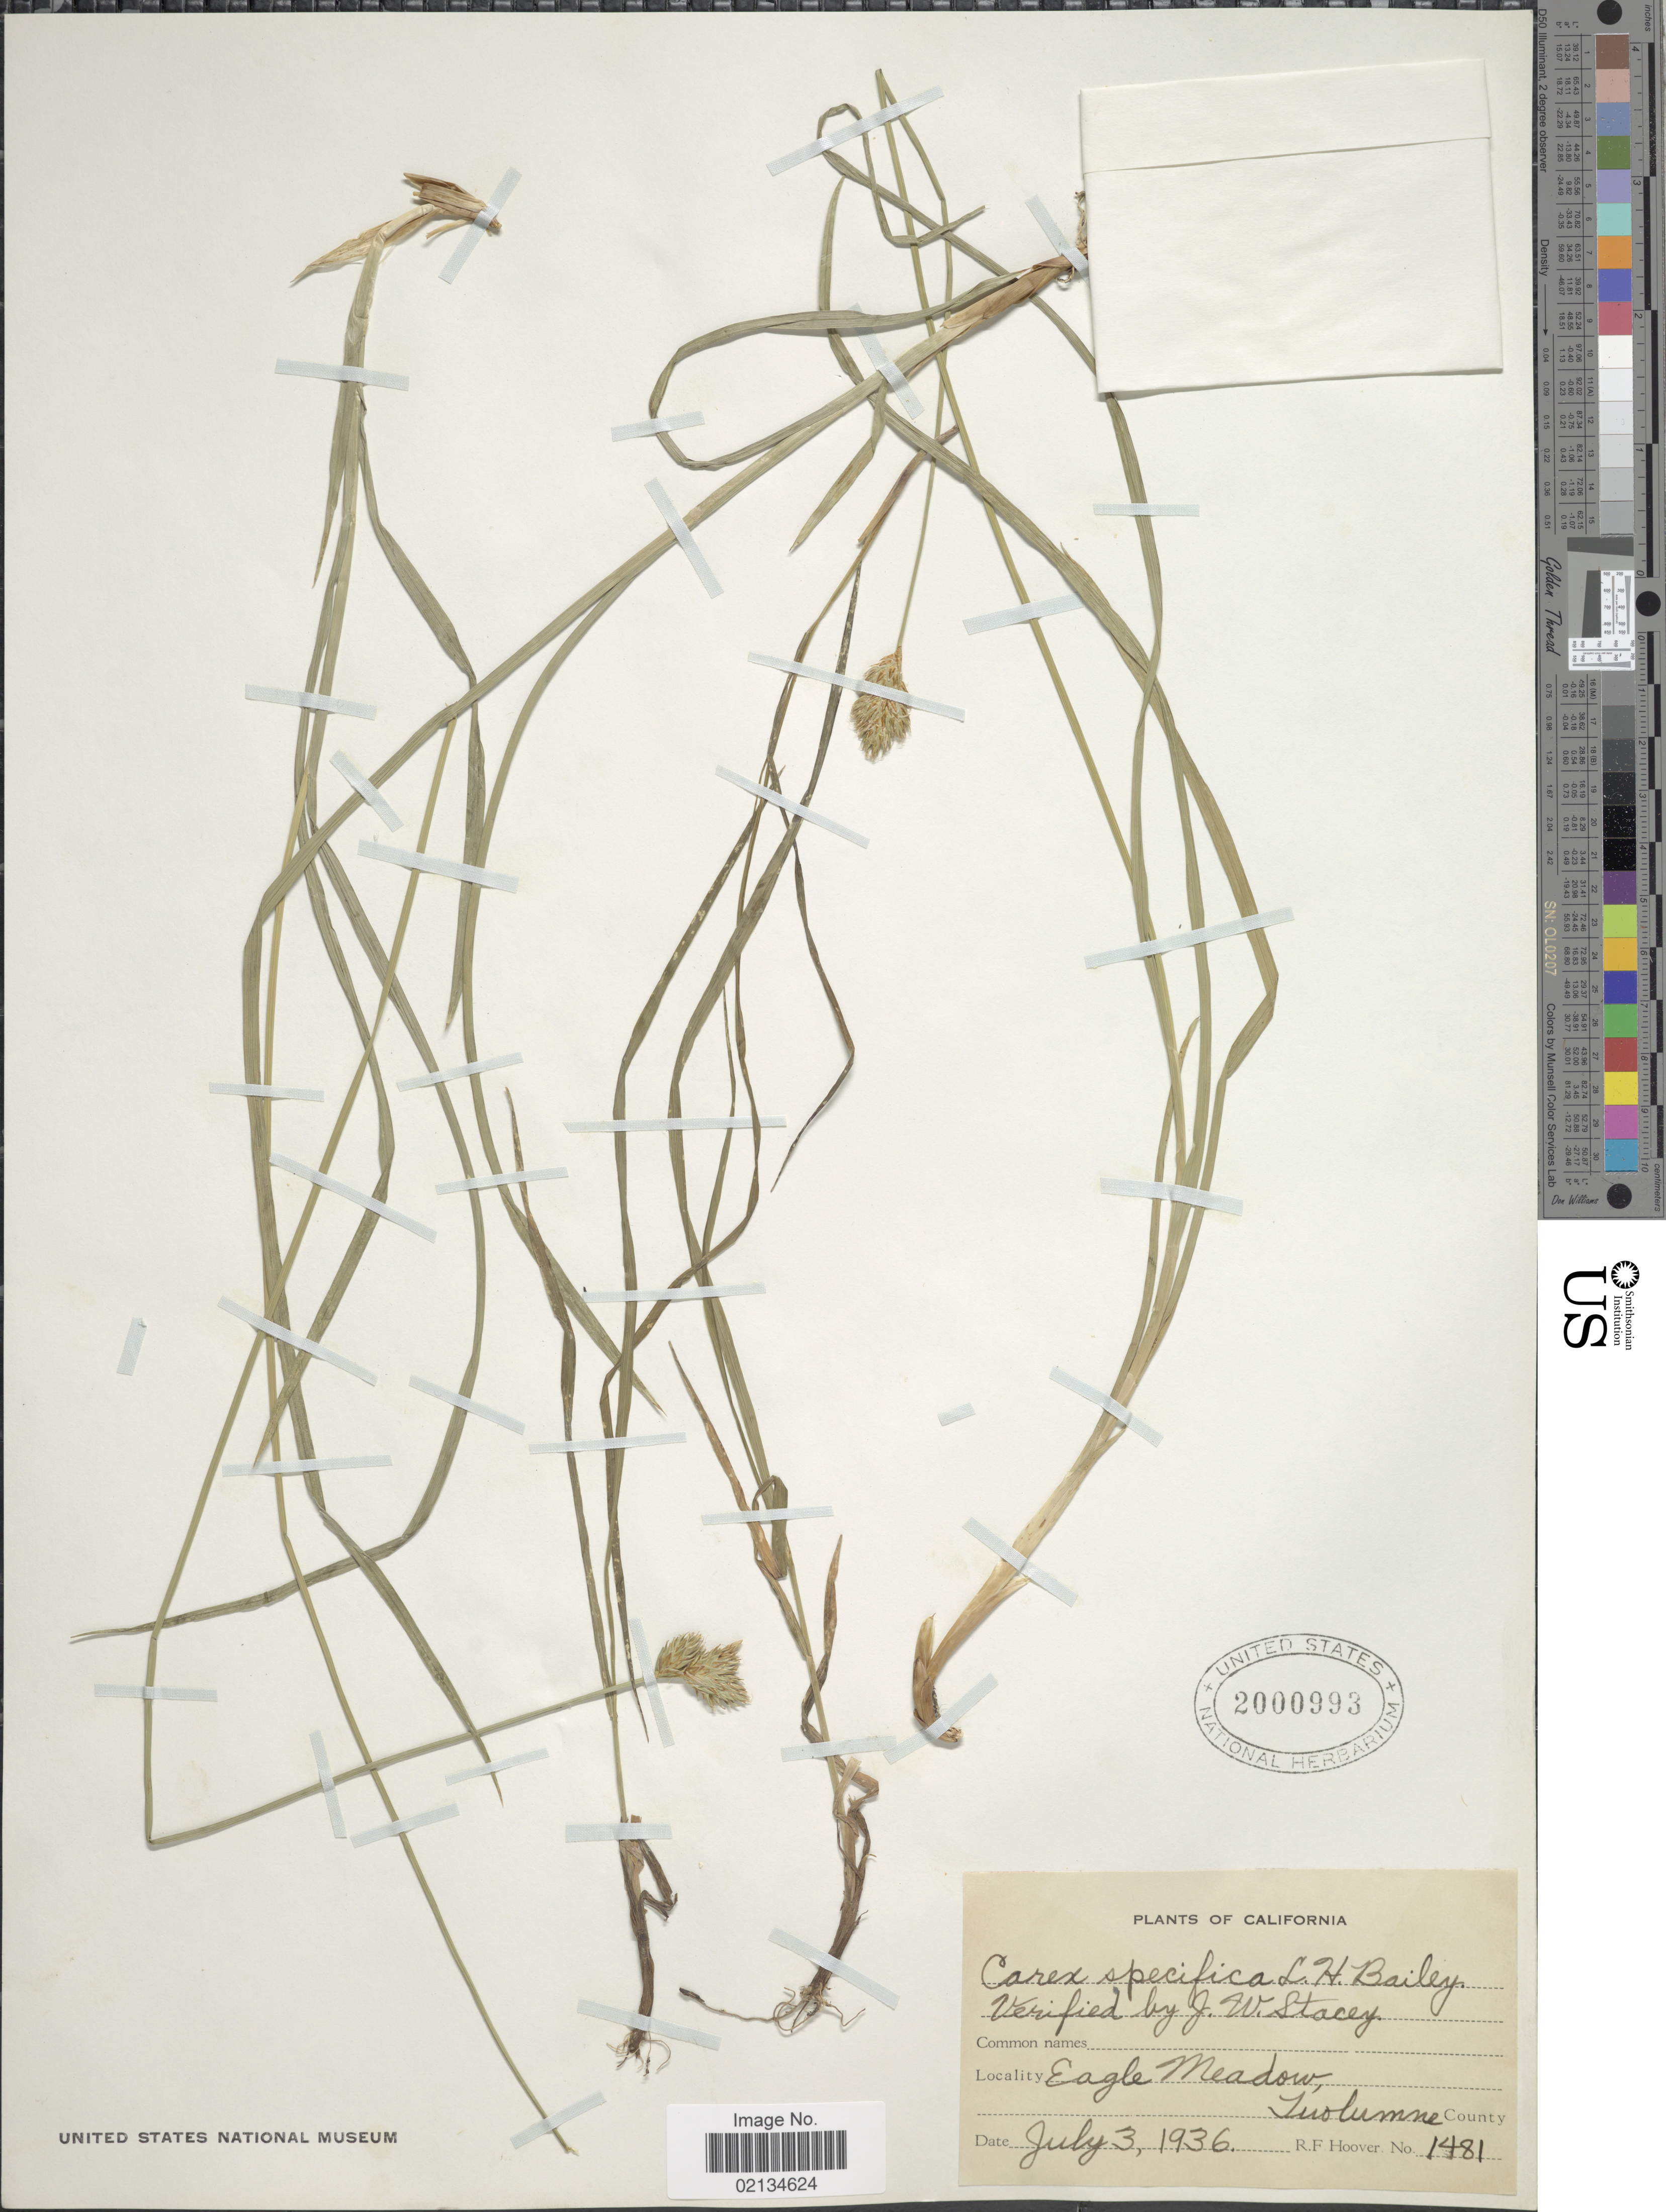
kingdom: Plantae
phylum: Tracheophyta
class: Liliopsida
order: Poales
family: Cyperaceae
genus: Carex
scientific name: Carex specifica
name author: L.H. Bailey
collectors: R. F. Hoover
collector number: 1481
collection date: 1936-07-03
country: United States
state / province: California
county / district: Tuolumne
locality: Eagle Meadow, Tuolumne County.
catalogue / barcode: US 2000993